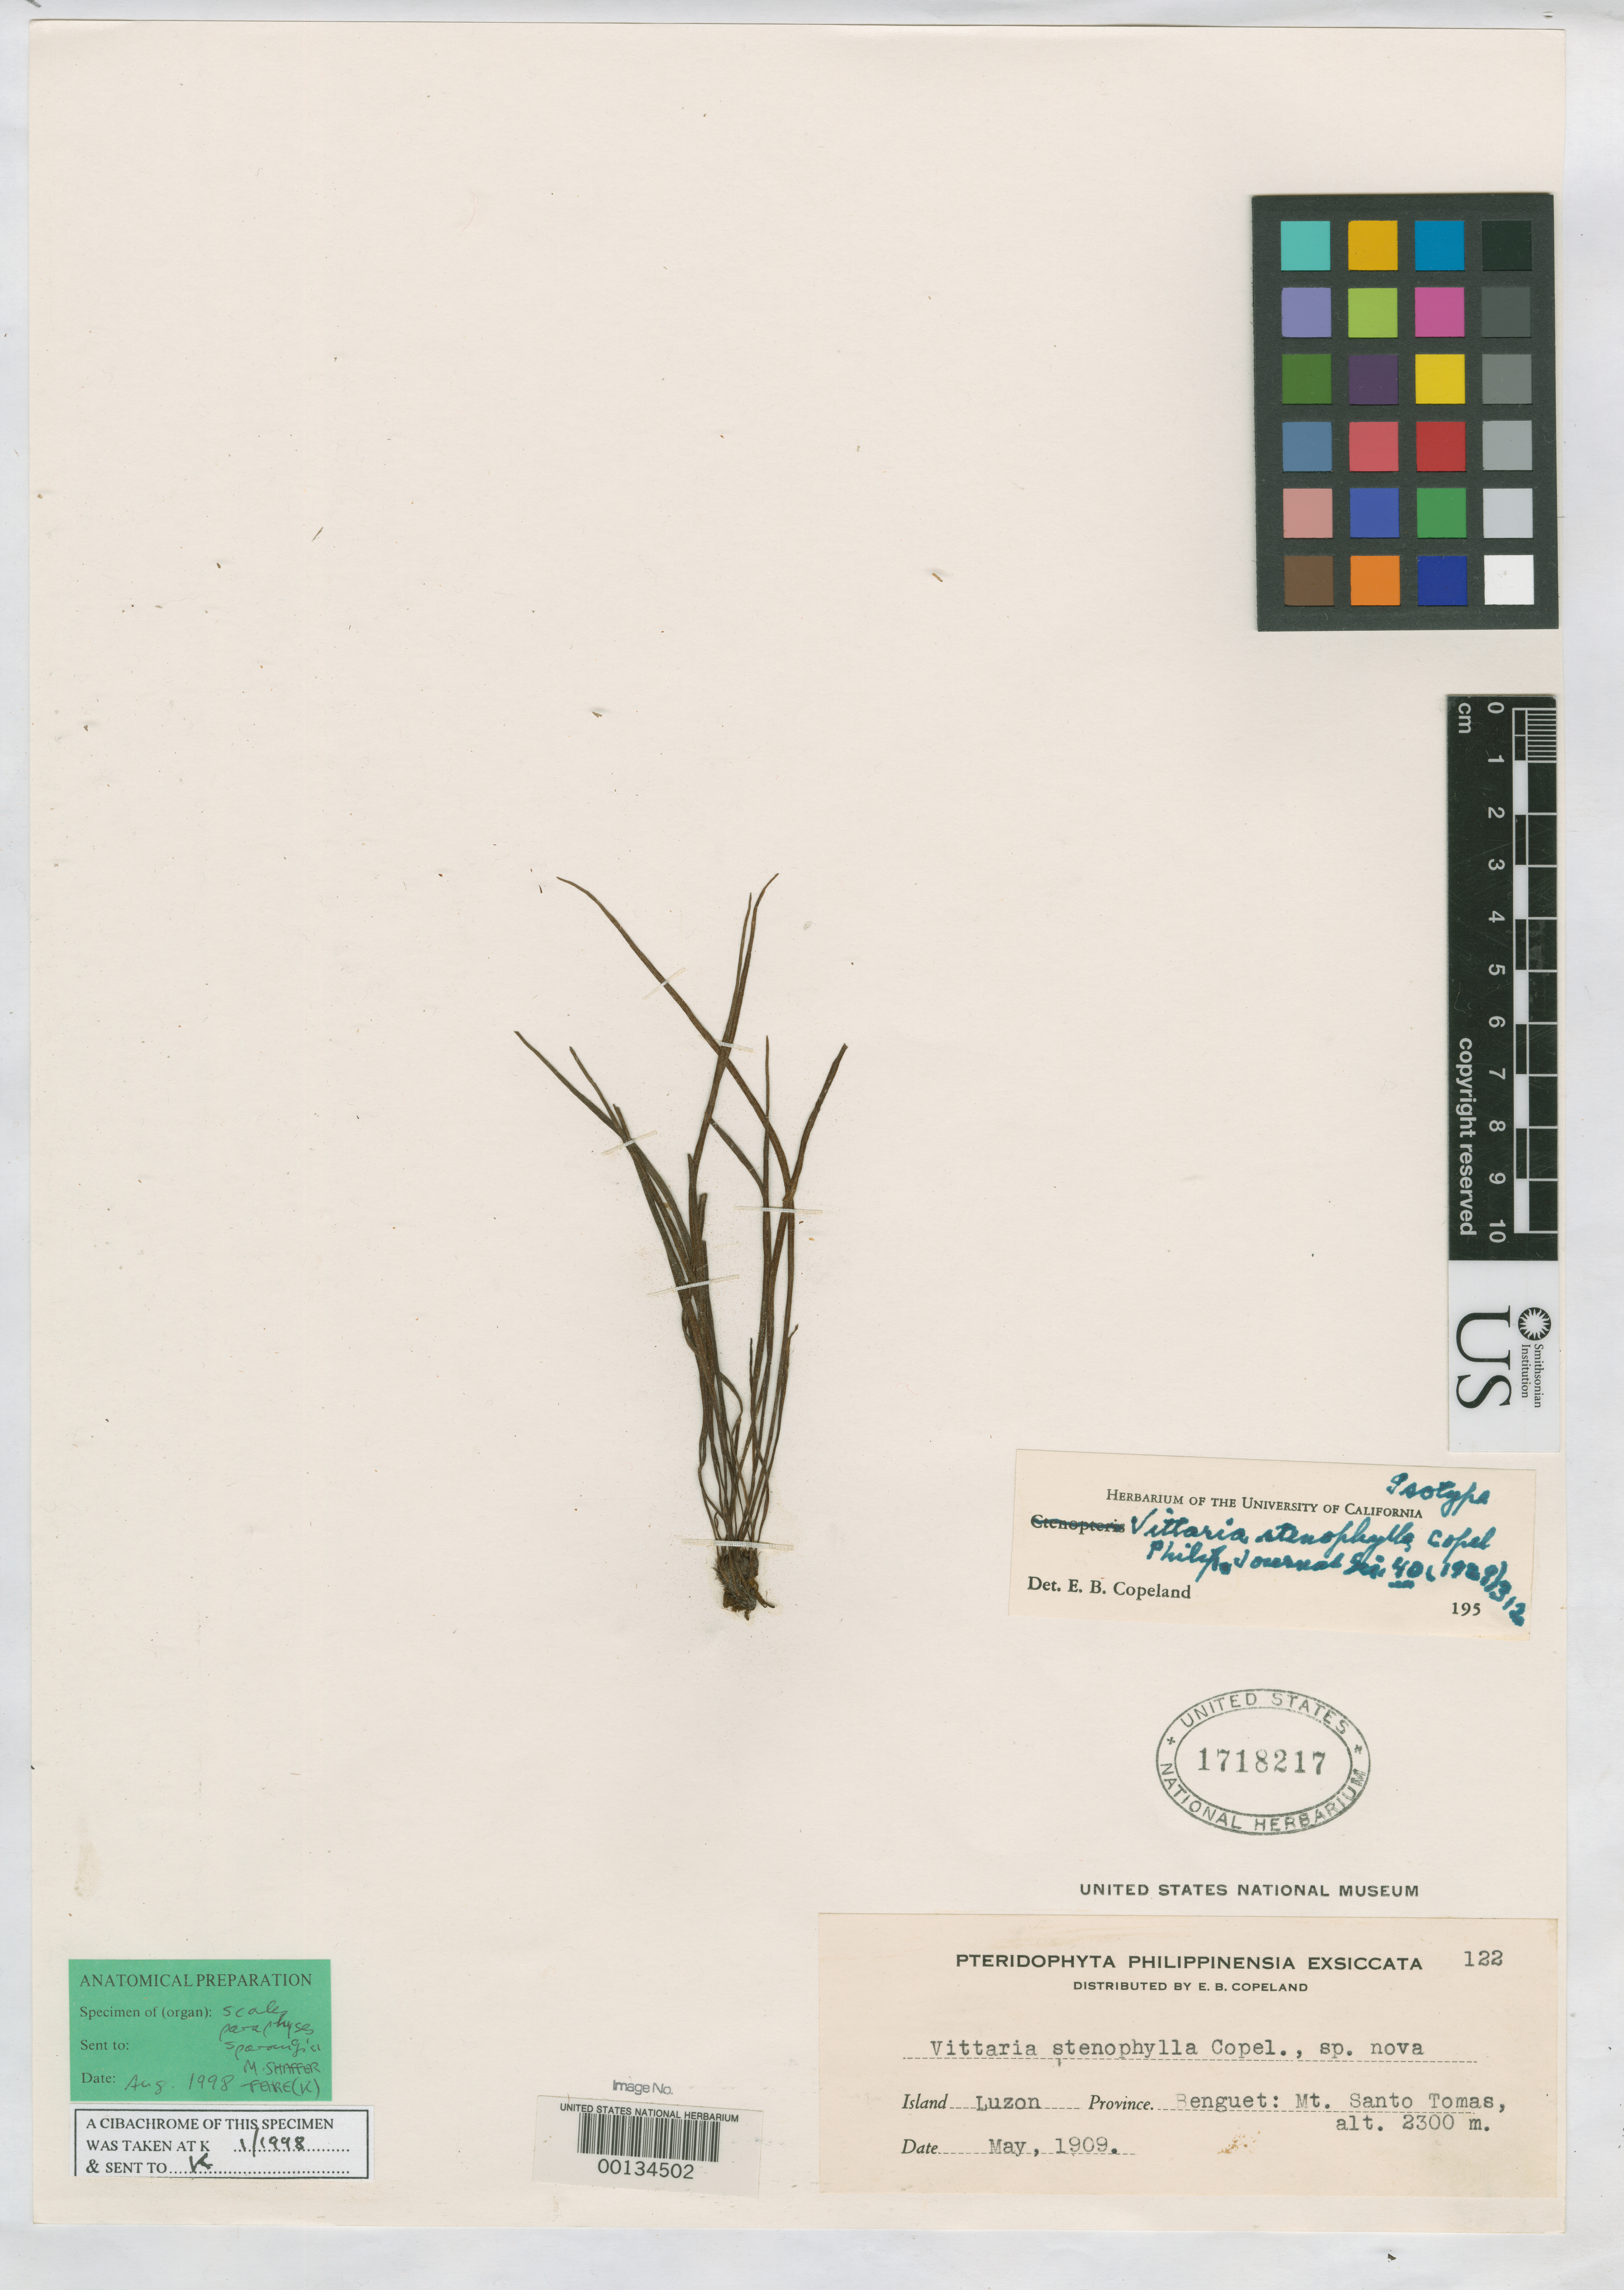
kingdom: Plantae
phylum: Tracheophyta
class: Polypodiopsida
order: Polypodiales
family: Pteridaceae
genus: Vittaria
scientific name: Vittaria stenophylla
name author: Copel.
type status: Isotype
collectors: E. B. Copeland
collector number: Pter. Phil. Exs. 122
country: Philippines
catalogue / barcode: US 1718217